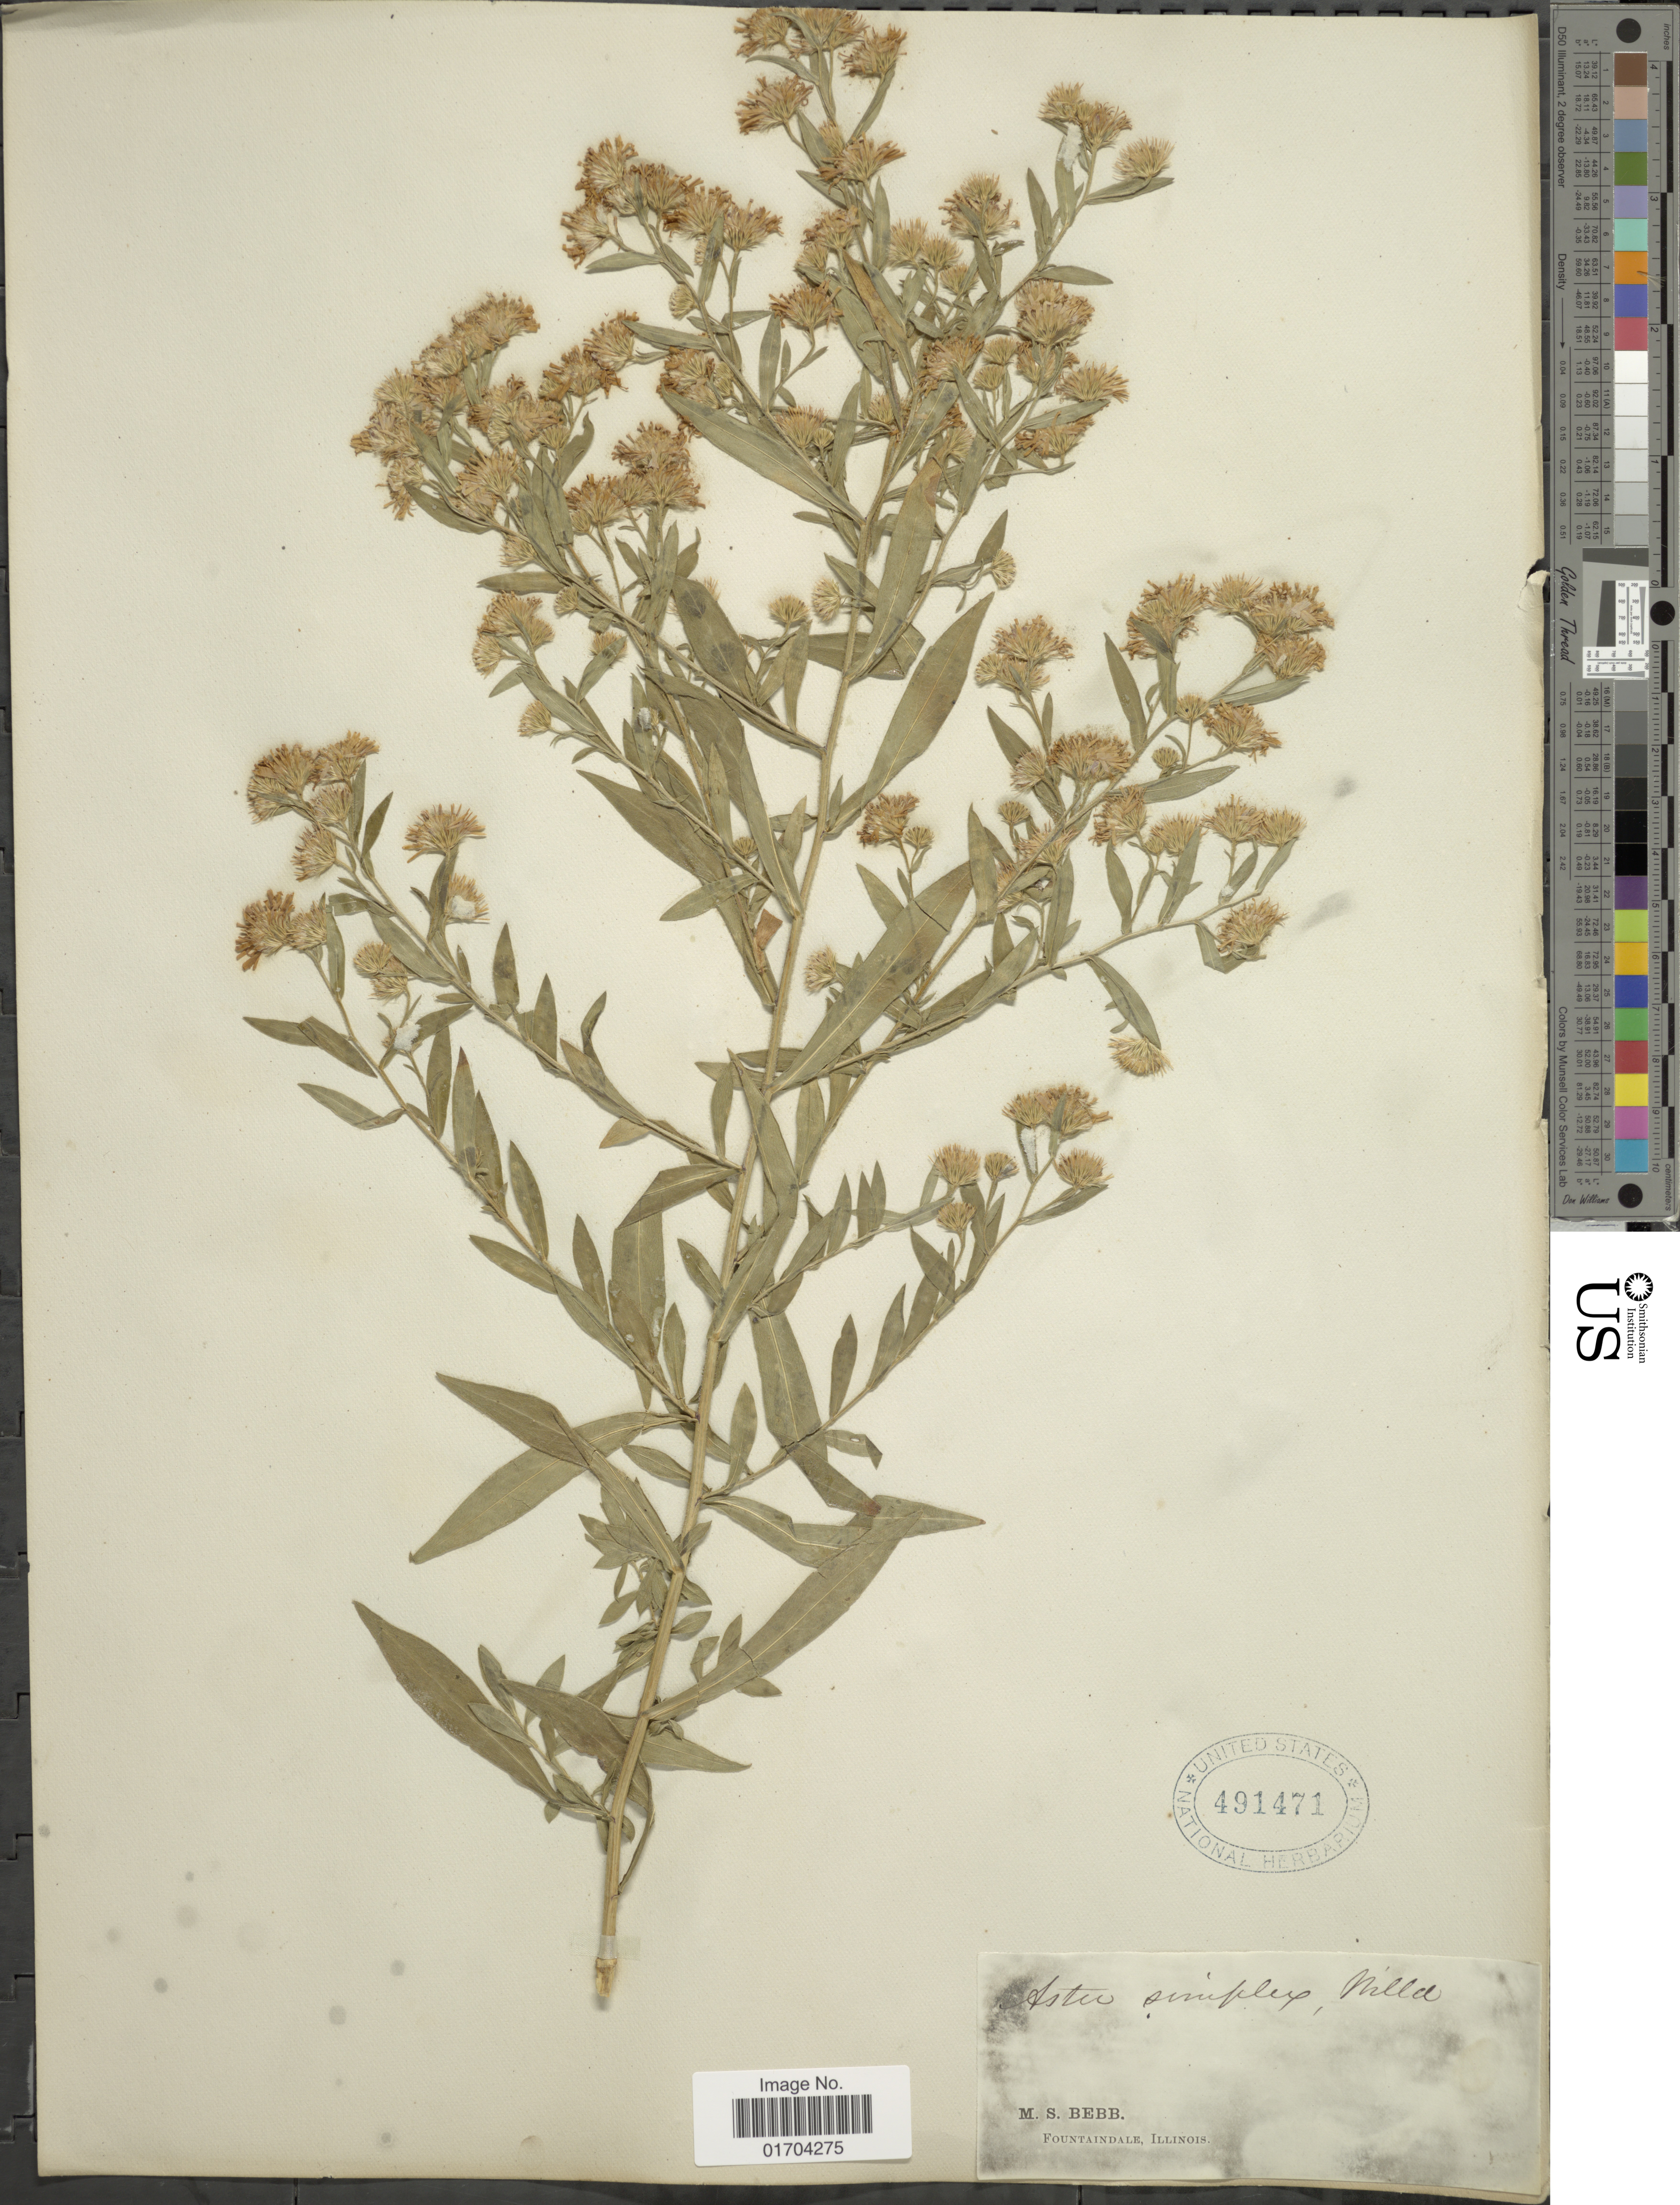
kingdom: Plantae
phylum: Tracheophyta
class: Magnoliopsida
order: Asterales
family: Asteraceae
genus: Symphyotrichum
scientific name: Symphyotrichum sp.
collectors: M. Bebb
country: United States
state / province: Illinois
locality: Fountaindale.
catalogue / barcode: US 491471